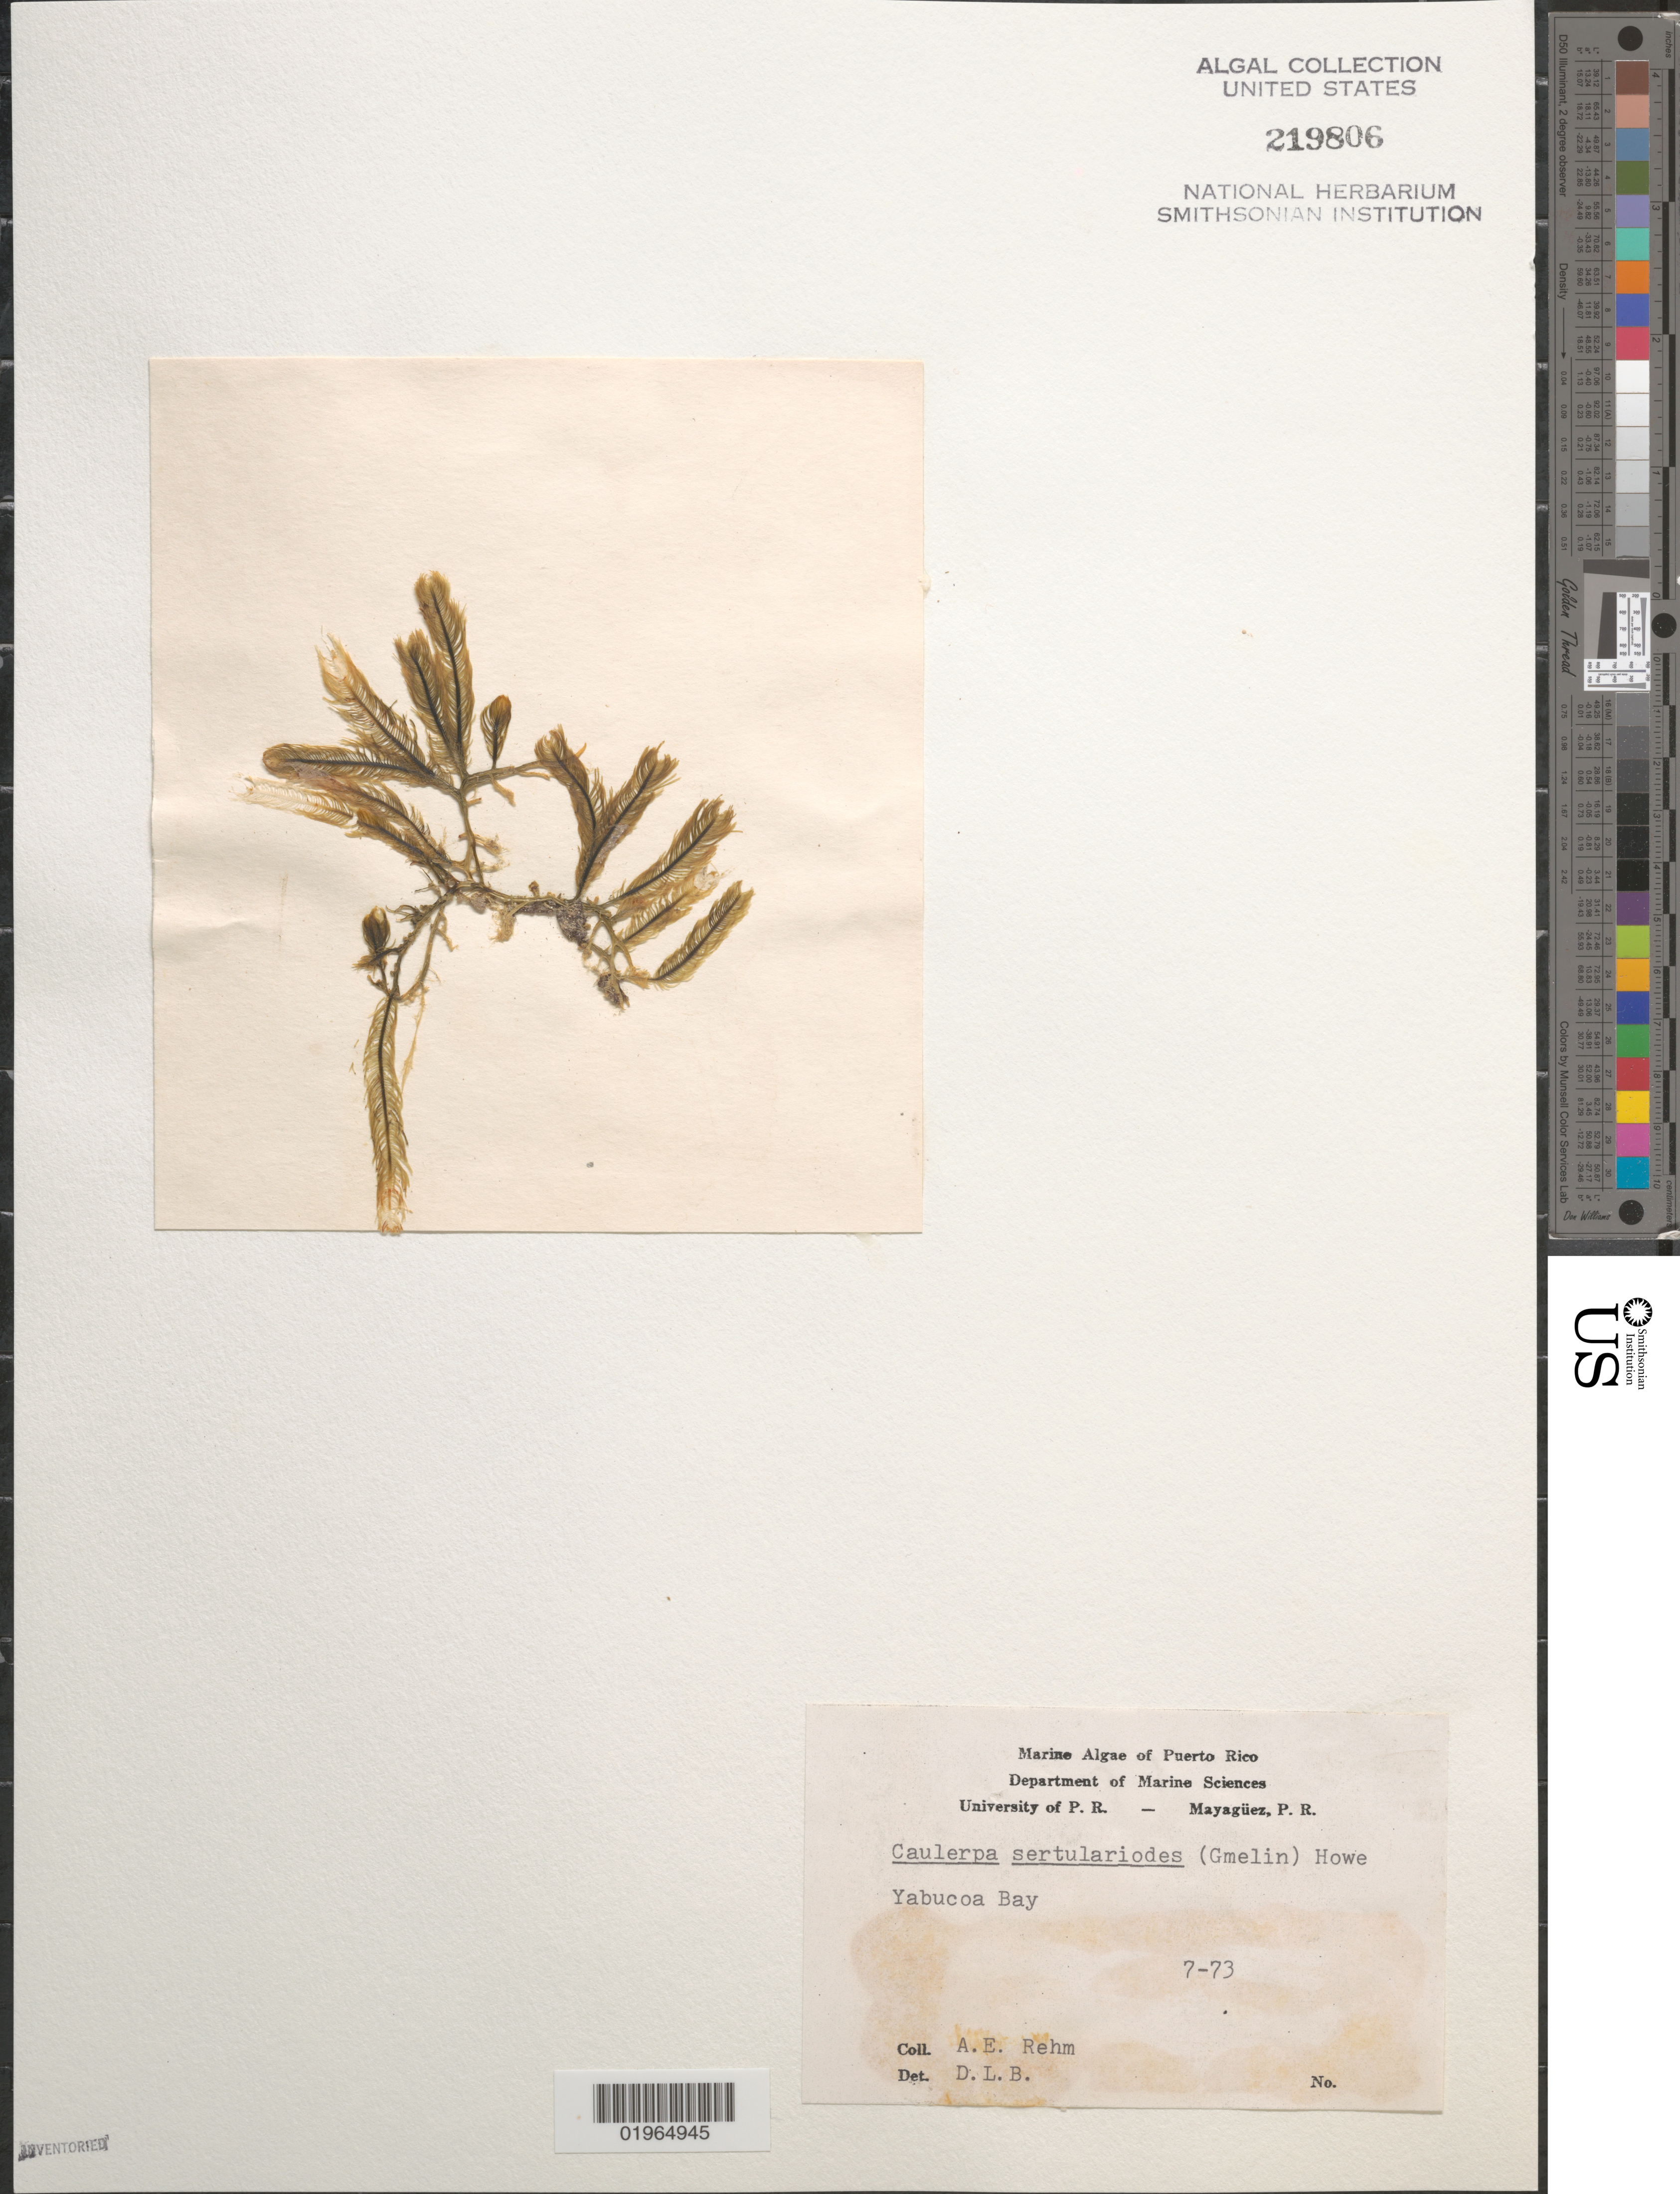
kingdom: Plantae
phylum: Chlorophyta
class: Ulvophyceae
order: Bryopsidales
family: Caulerpaceae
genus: Caulerpa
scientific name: Caulerpa sertularioides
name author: (S.G. Gmel.) M. Howe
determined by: Ballantine, D. L.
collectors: A. Rehm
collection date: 1973-07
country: Puerto Rico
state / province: Yabucoa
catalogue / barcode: US 219806